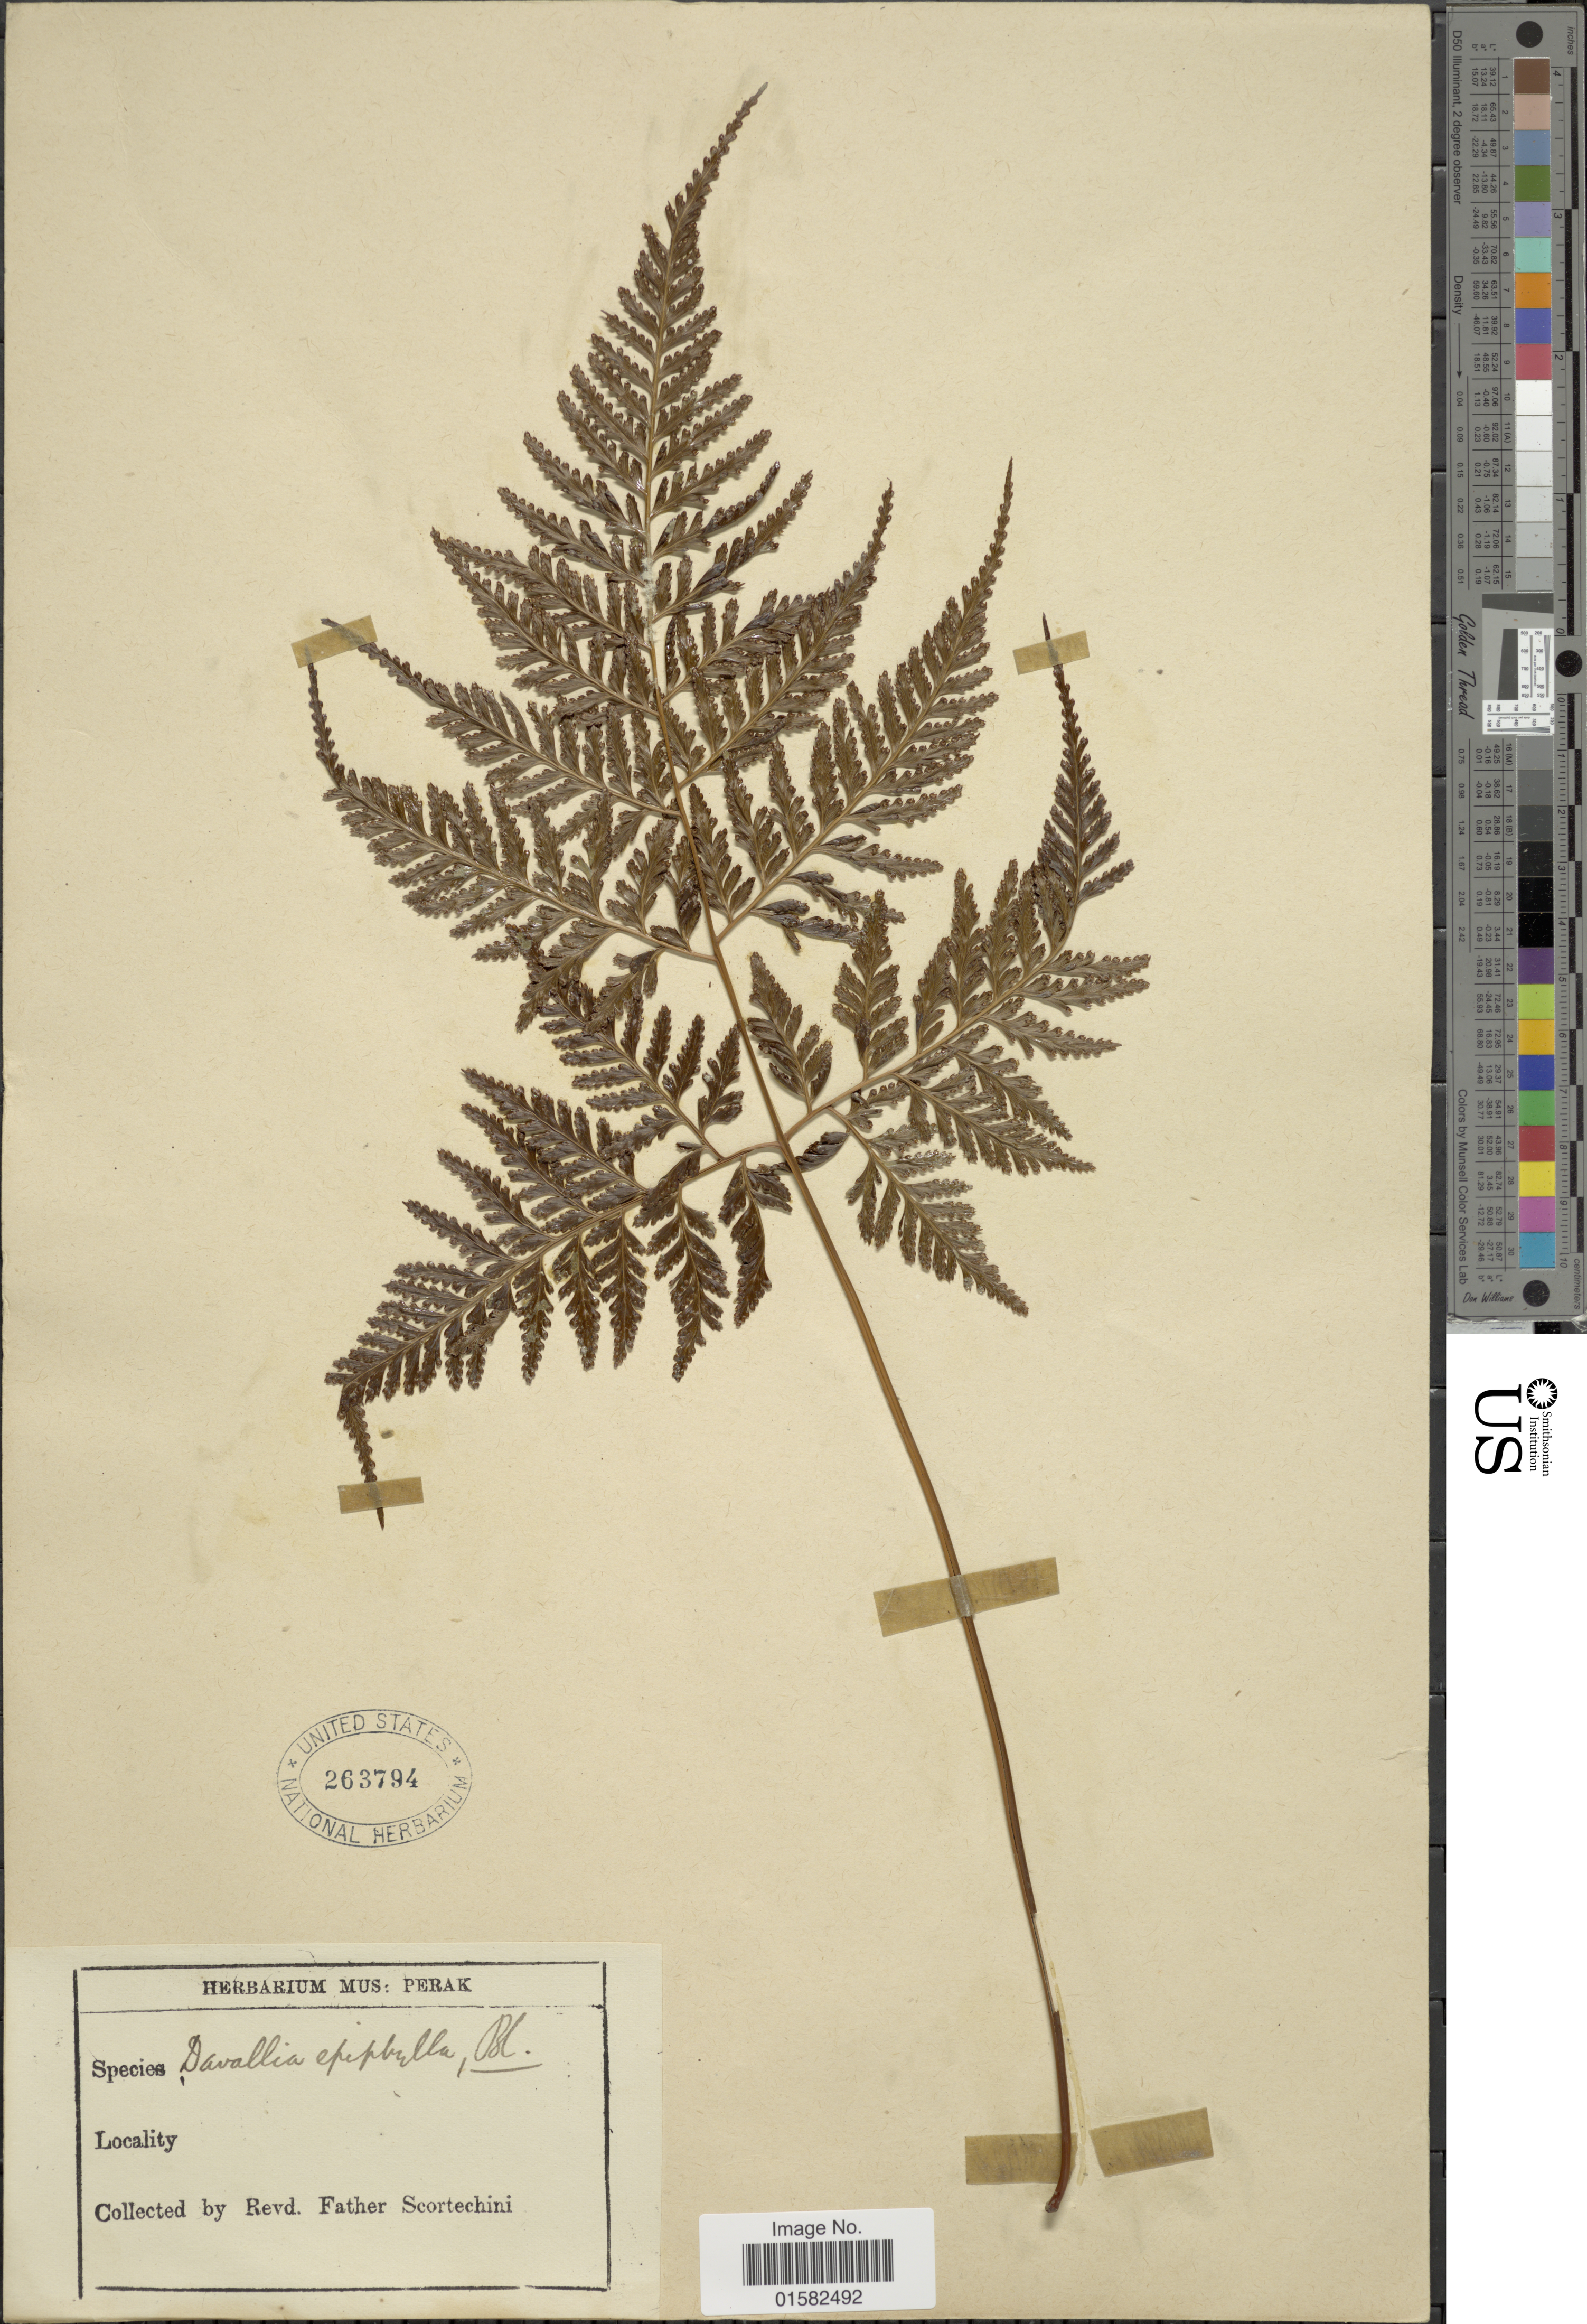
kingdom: Plantae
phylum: Tracheophyta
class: Polypodiopsida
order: Polypodiales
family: Davalliaceae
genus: Humata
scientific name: Humata corniculata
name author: (T. Moore) M. Kato & Tsutsumi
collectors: Fr. Scortechini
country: Malaysia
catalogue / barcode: US 263794